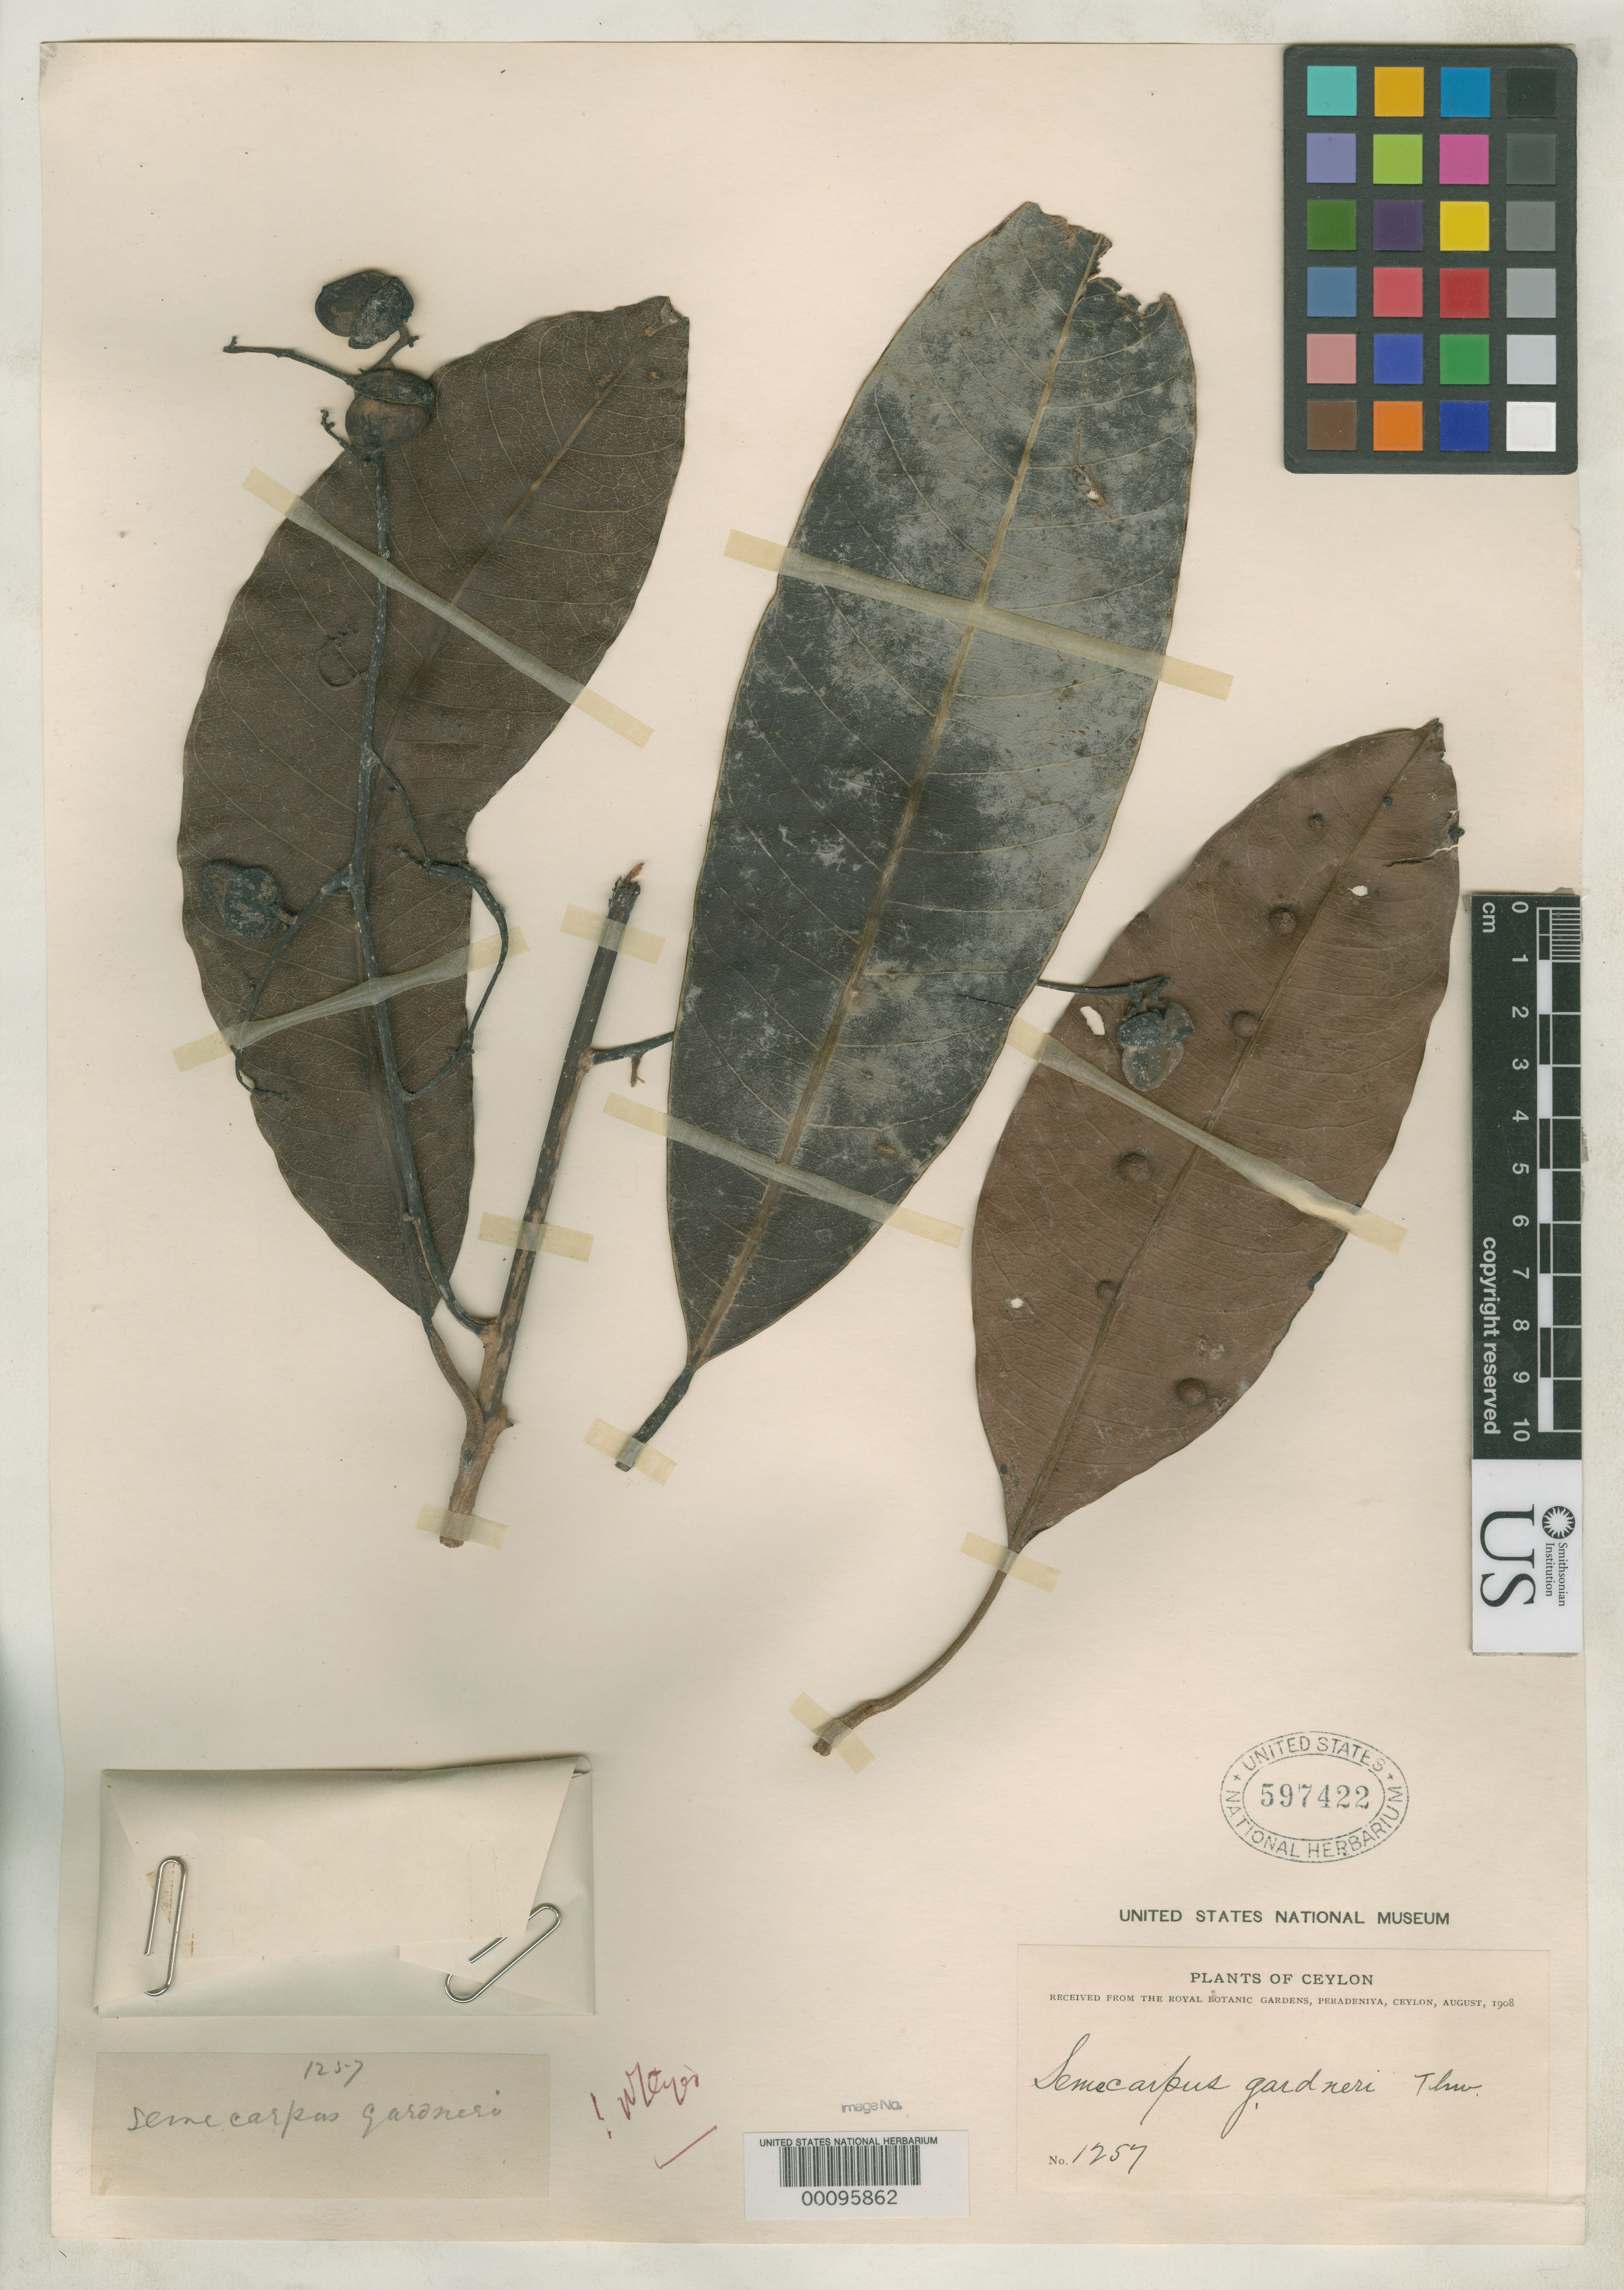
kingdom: Plantae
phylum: Tracheophyta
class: Magnoliopsida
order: Sapindales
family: Anacardiaceae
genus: Semecarpus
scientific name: Semecarpus gardneri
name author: Thwaites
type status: Isotype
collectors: G. H. K. Thwaites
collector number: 1257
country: Sri Lanka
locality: "Ceylon"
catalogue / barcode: US 597422